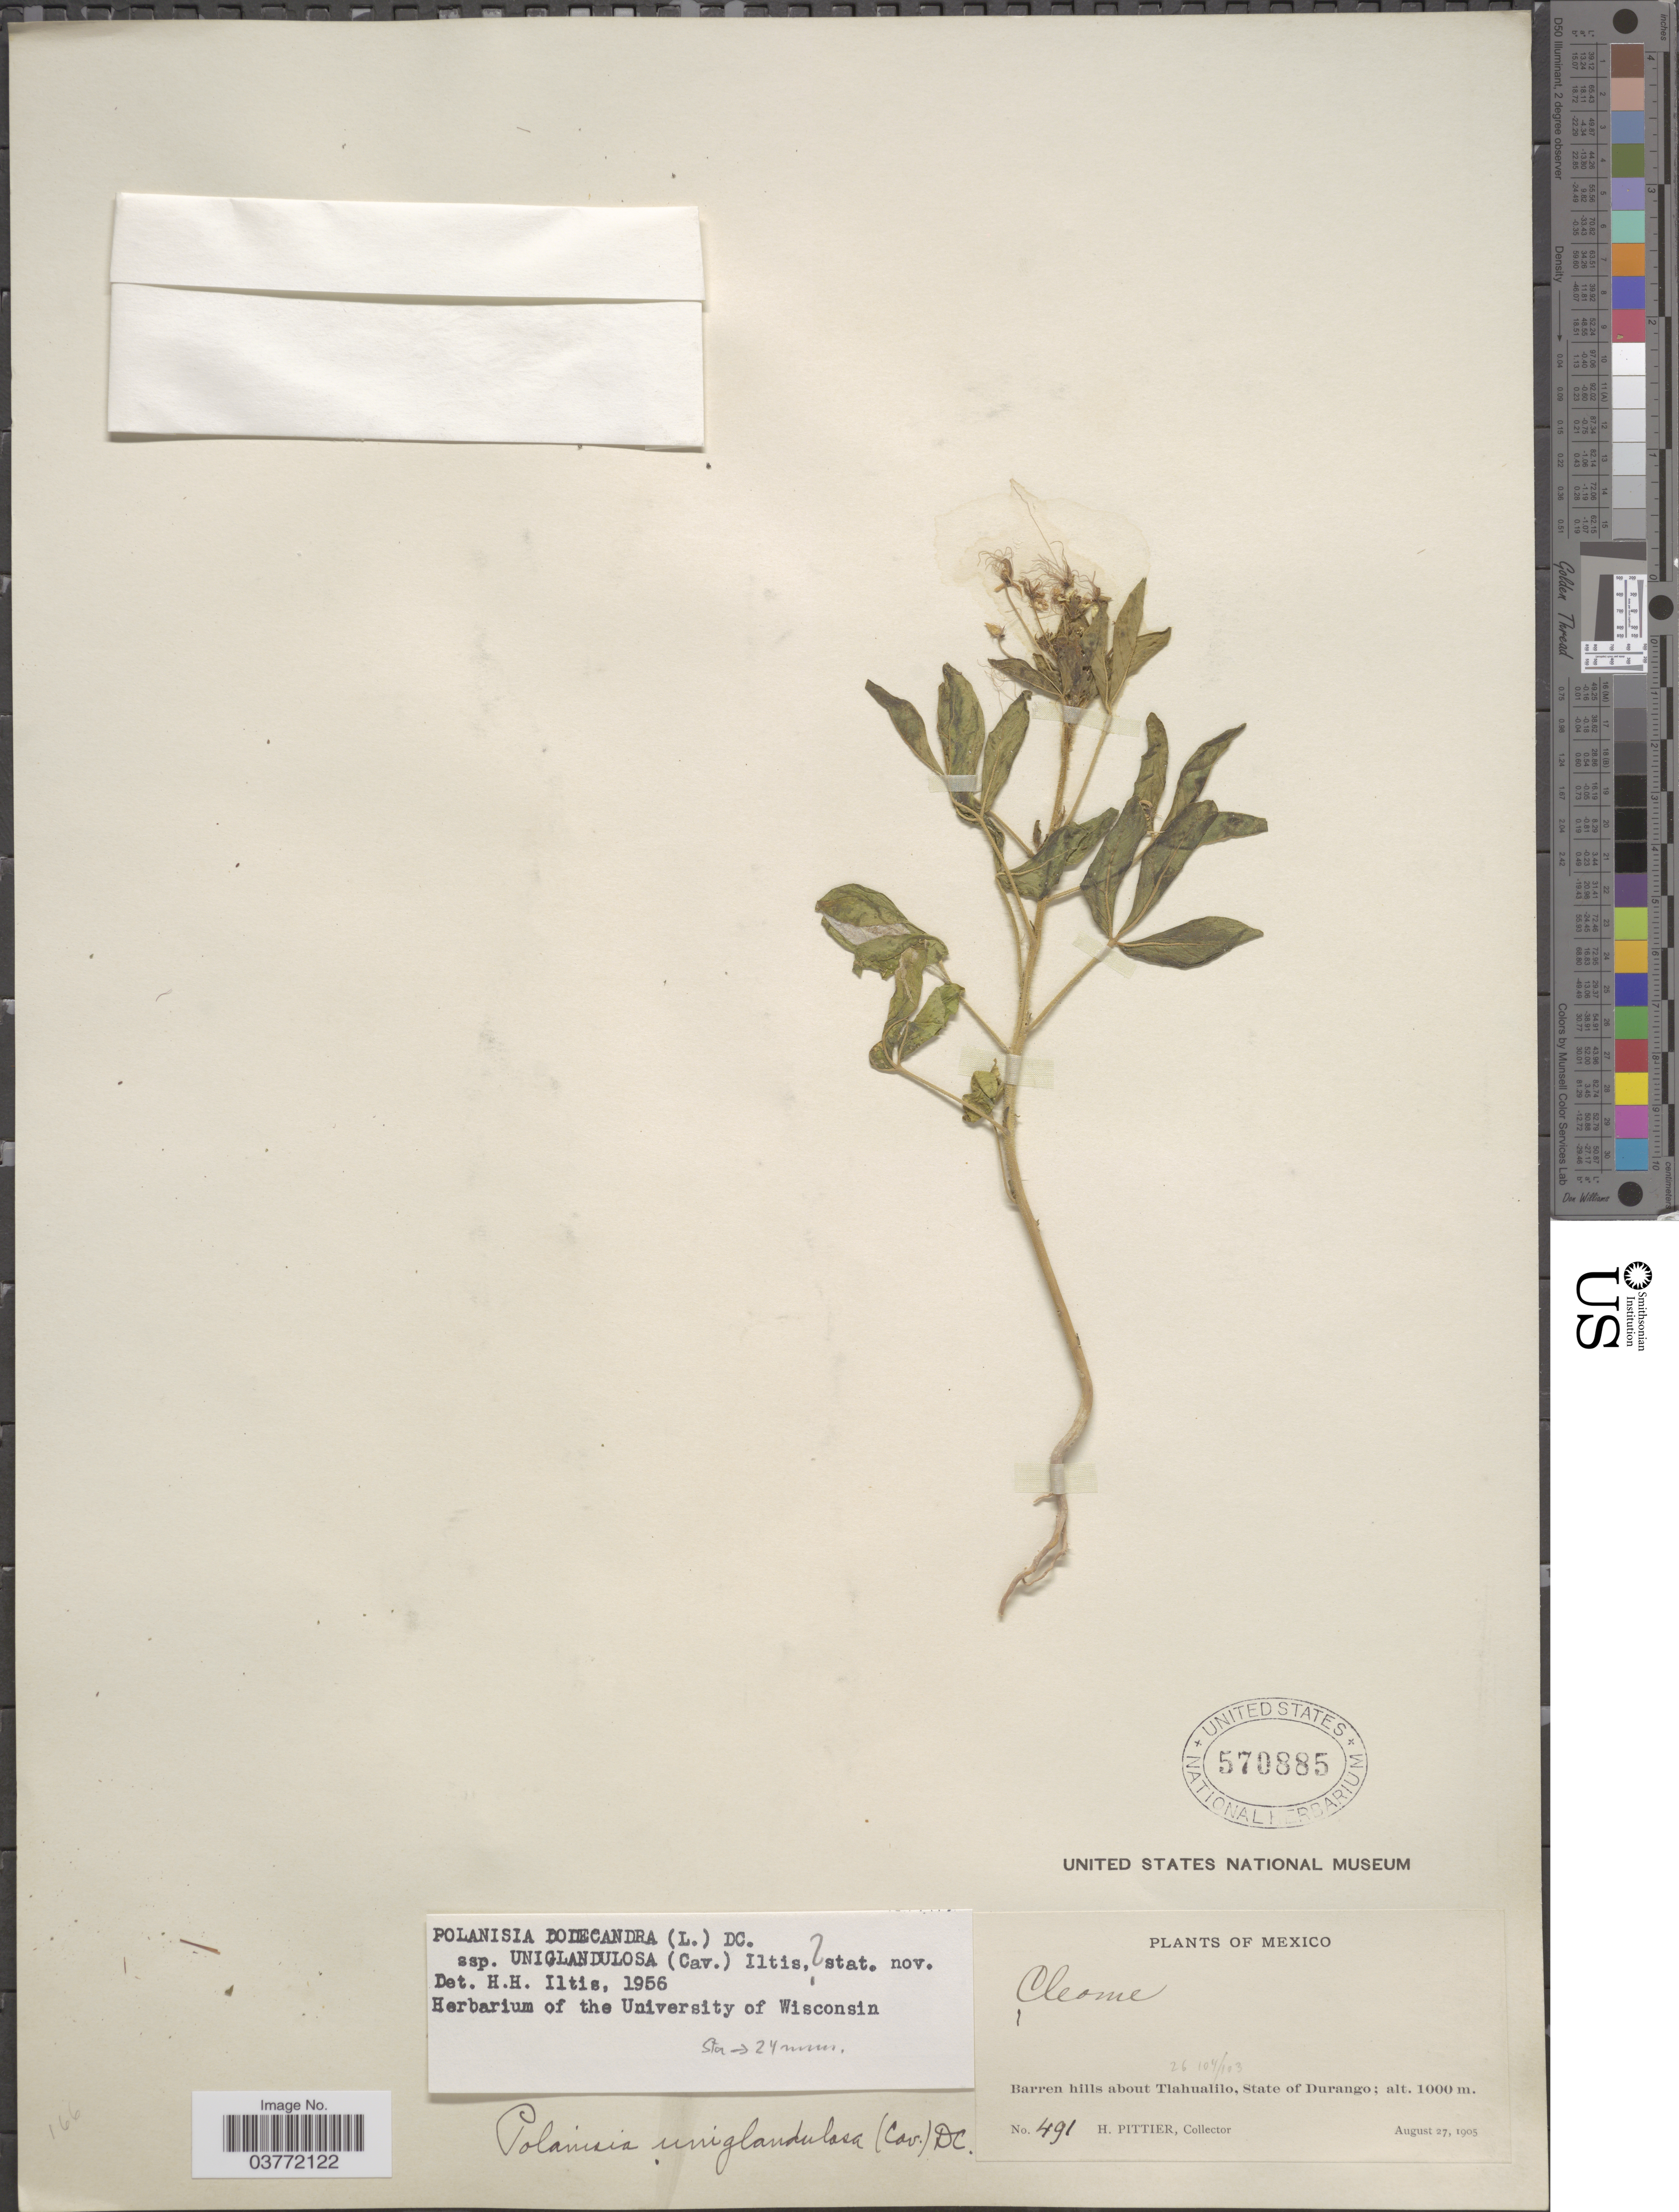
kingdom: Plantae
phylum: Tracheophyta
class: Magnoliopsida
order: Brassicales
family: Cleomaceae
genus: Polanisia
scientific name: Polanisia uniglandulosa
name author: (Cav.) DC.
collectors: H. F. Pittier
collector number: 491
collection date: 1905-08-27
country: Mexico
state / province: Durango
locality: Barren hills about Tlahualilo.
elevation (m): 1000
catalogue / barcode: US 570885